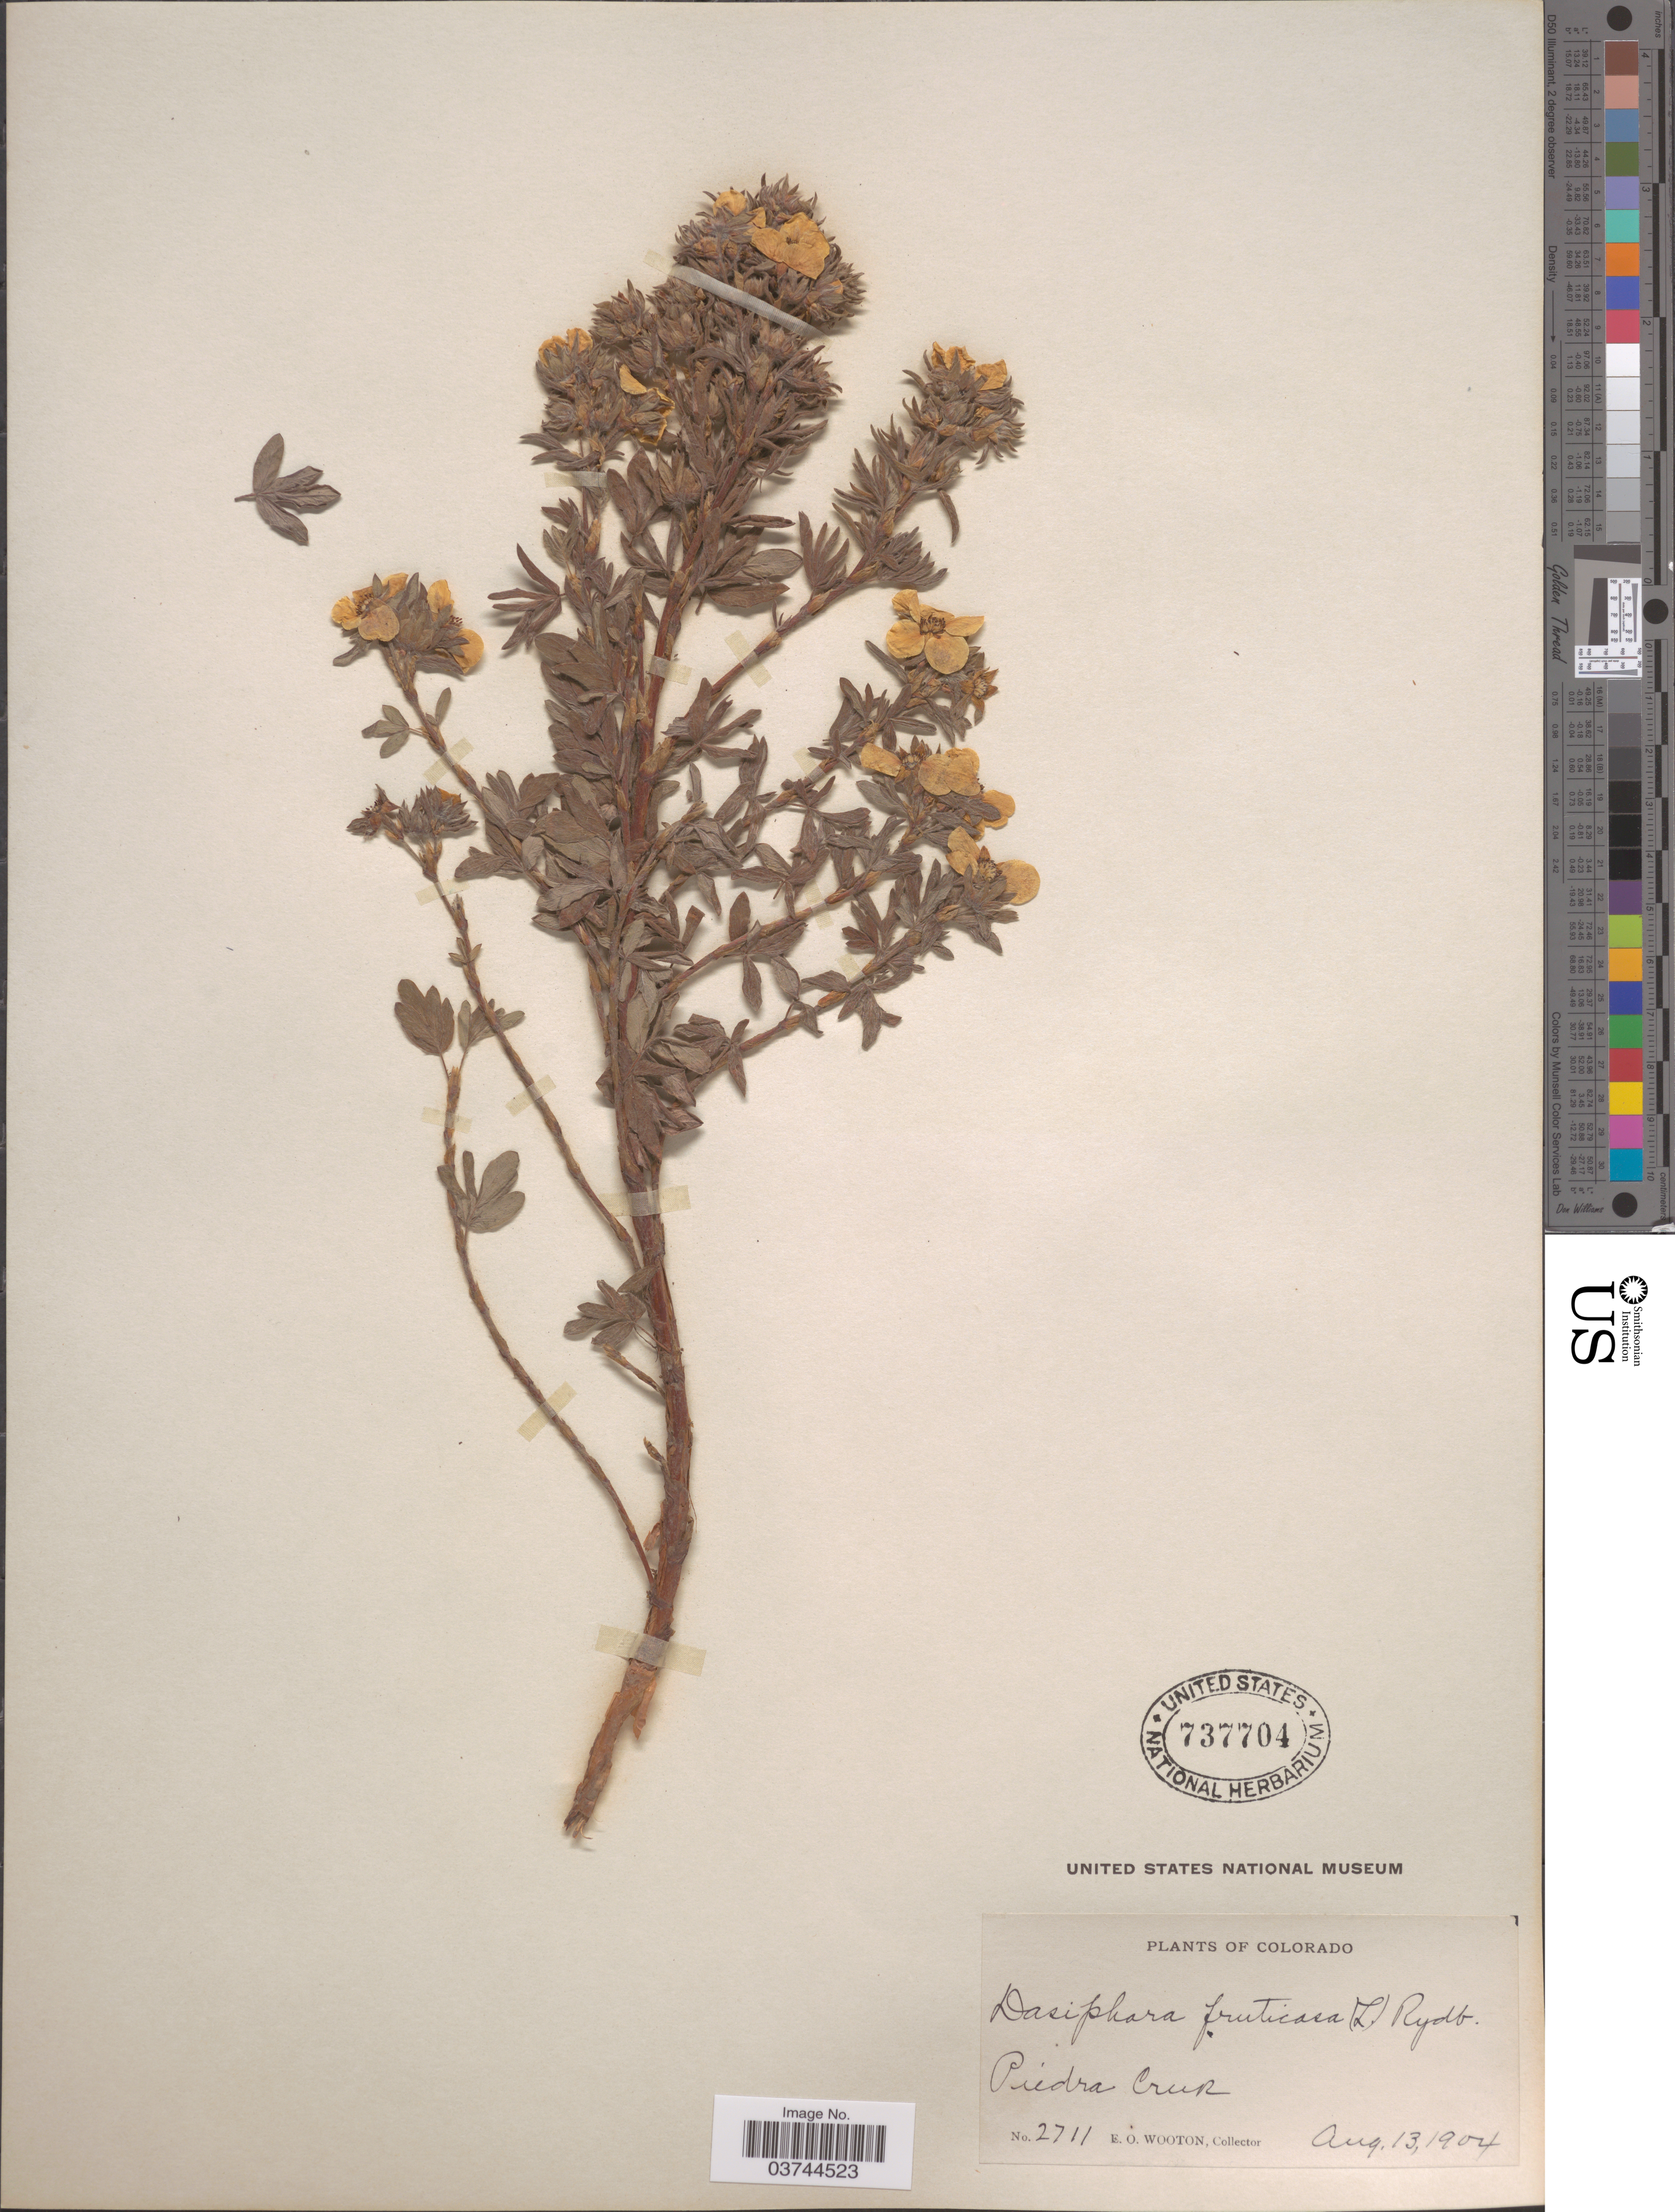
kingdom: Plantae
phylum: Tracheophyta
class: Magnoliopsida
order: Rosales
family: Rosaceae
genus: Dasiphora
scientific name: Dasiphora fruticosa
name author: (L.) Rydb.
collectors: E. O. Wooton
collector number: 2711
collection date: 1904-08-13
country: United States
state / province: Colorado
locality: Piedra Creek.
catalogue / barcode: US 737704